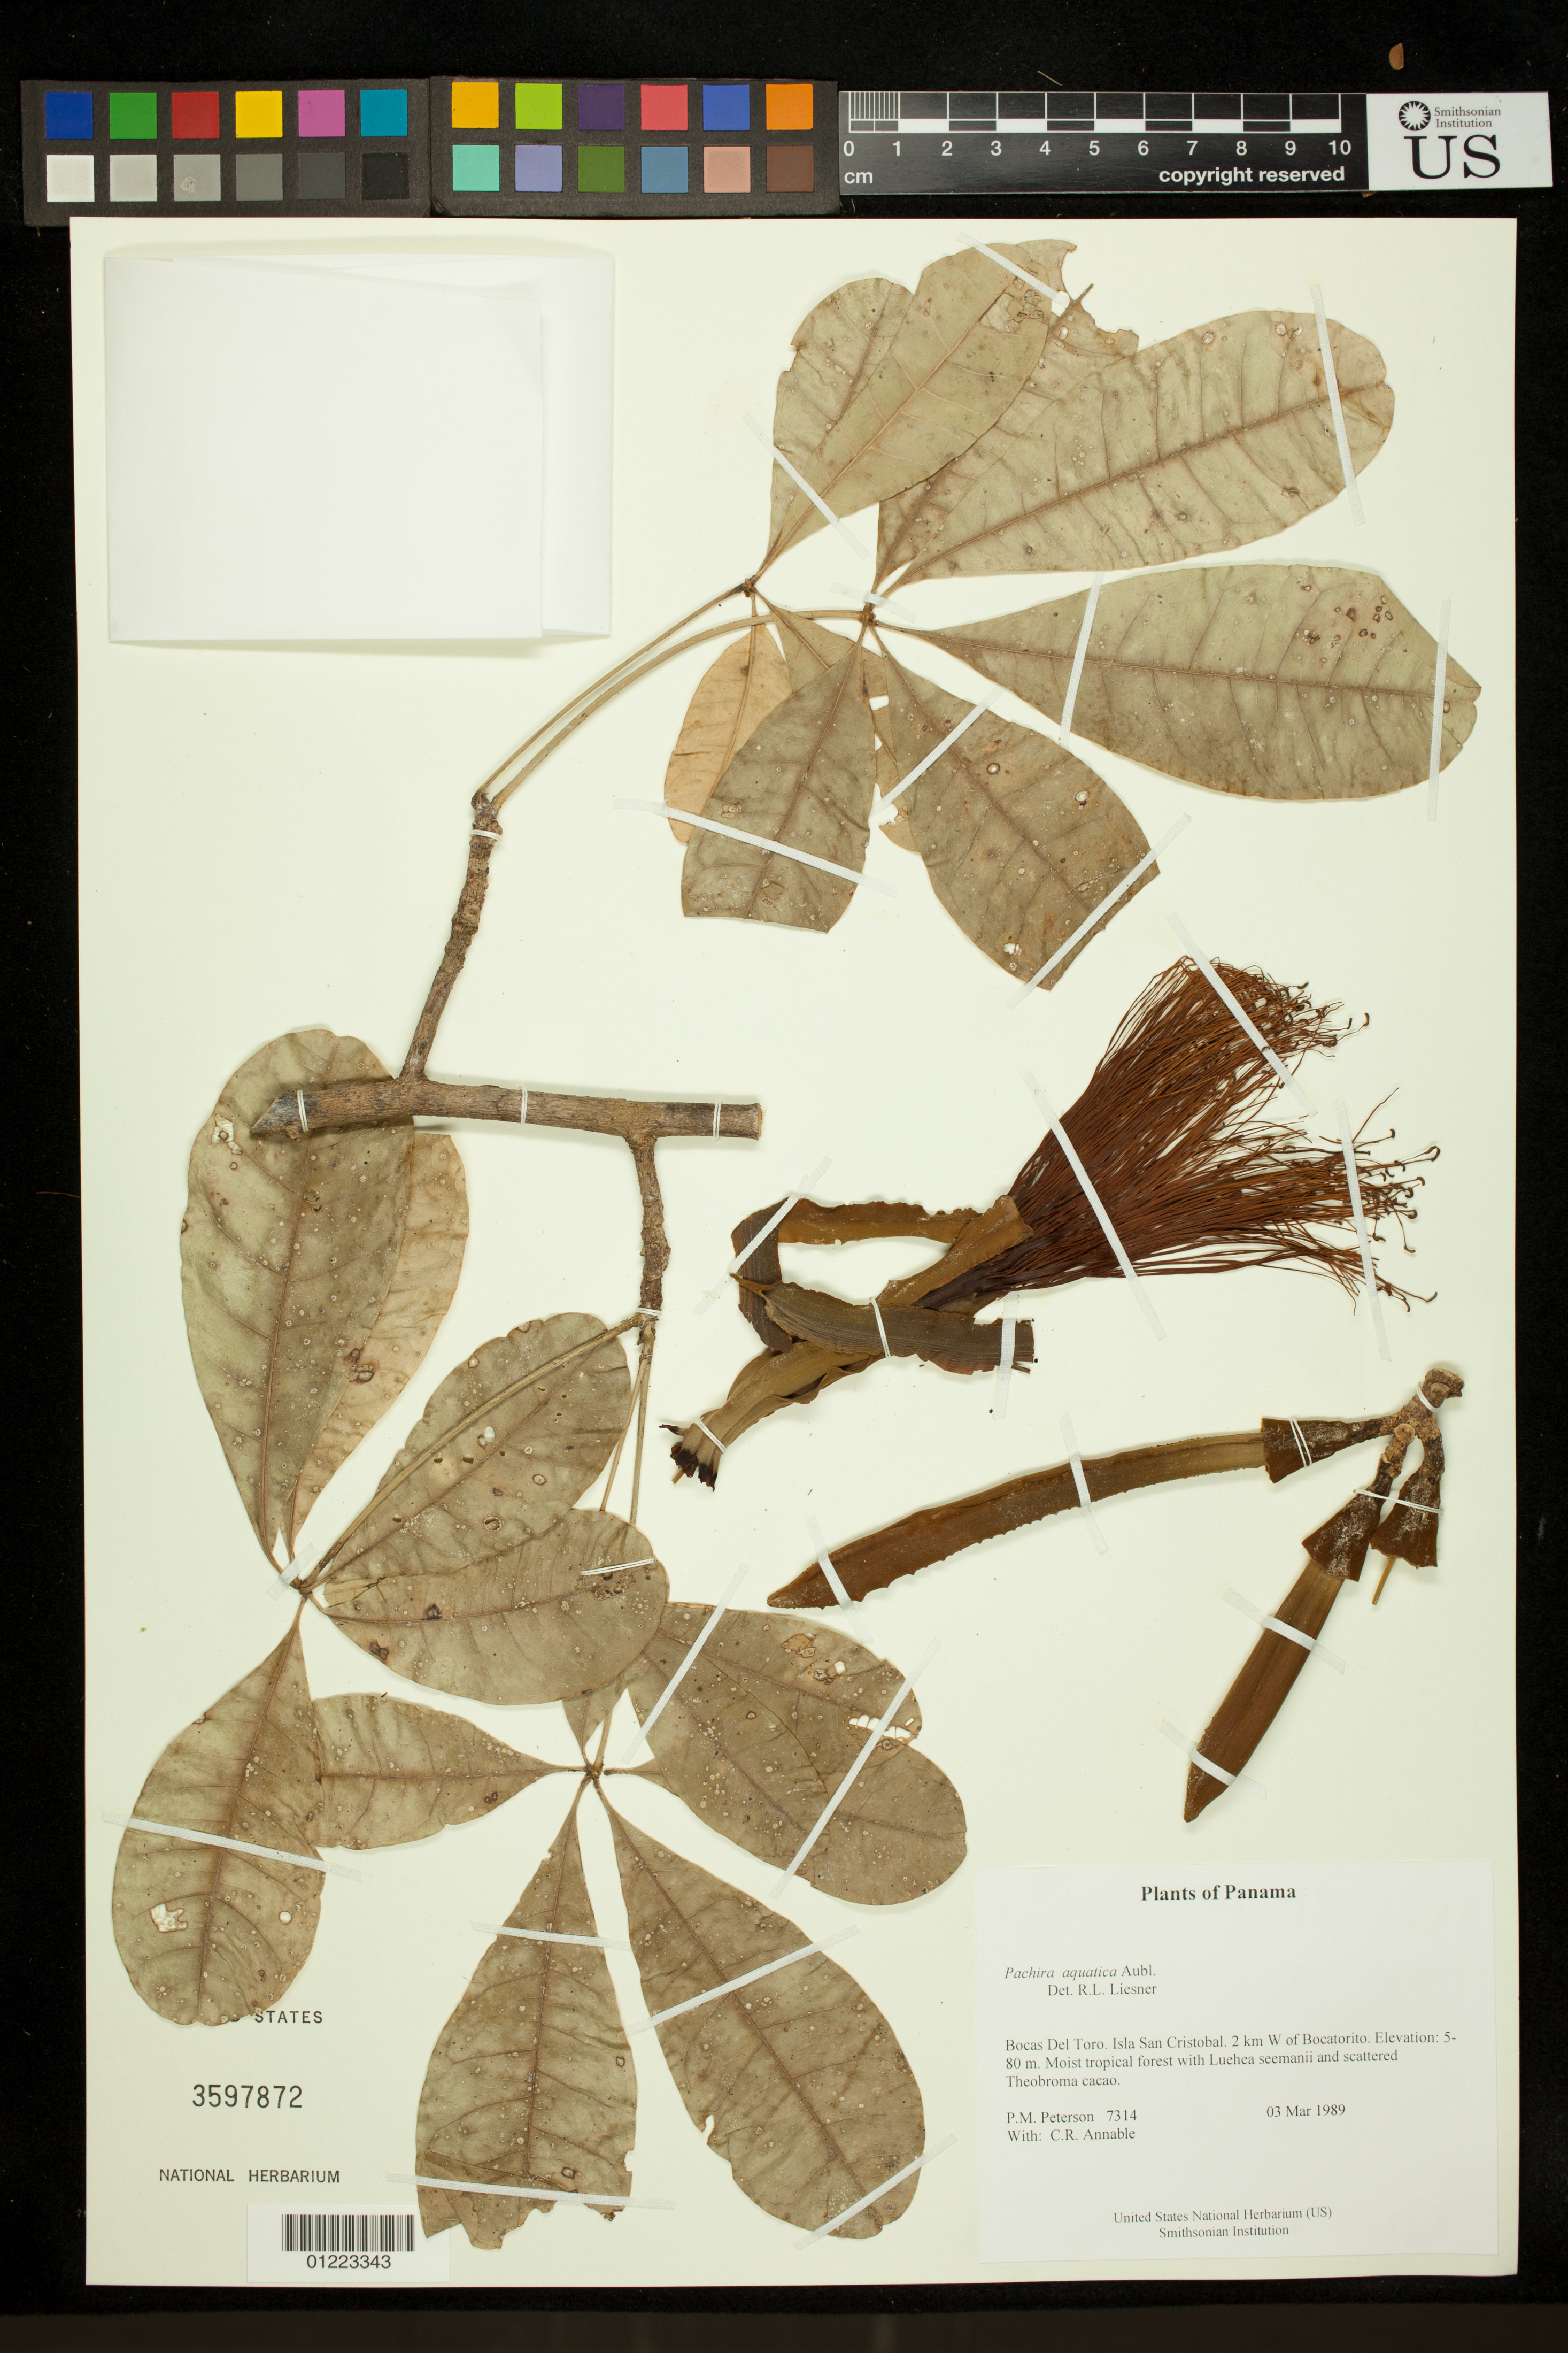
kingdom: Plantae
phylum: Tracheophyta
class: Magnoliopsida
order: Malvales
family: Malvaceae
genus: Pachira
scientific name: Pachira aquatica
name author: Aubl.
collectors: P. M. Peterson & C. R. Annable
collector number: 7314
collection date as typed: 3/3/1989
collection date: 1989-03-03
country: Panama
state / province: Bocas del Toro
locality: Bocas Del Toro, Isla San Cristobal 2 km W of Bocatorito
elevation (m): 5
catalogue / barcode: US 3597872